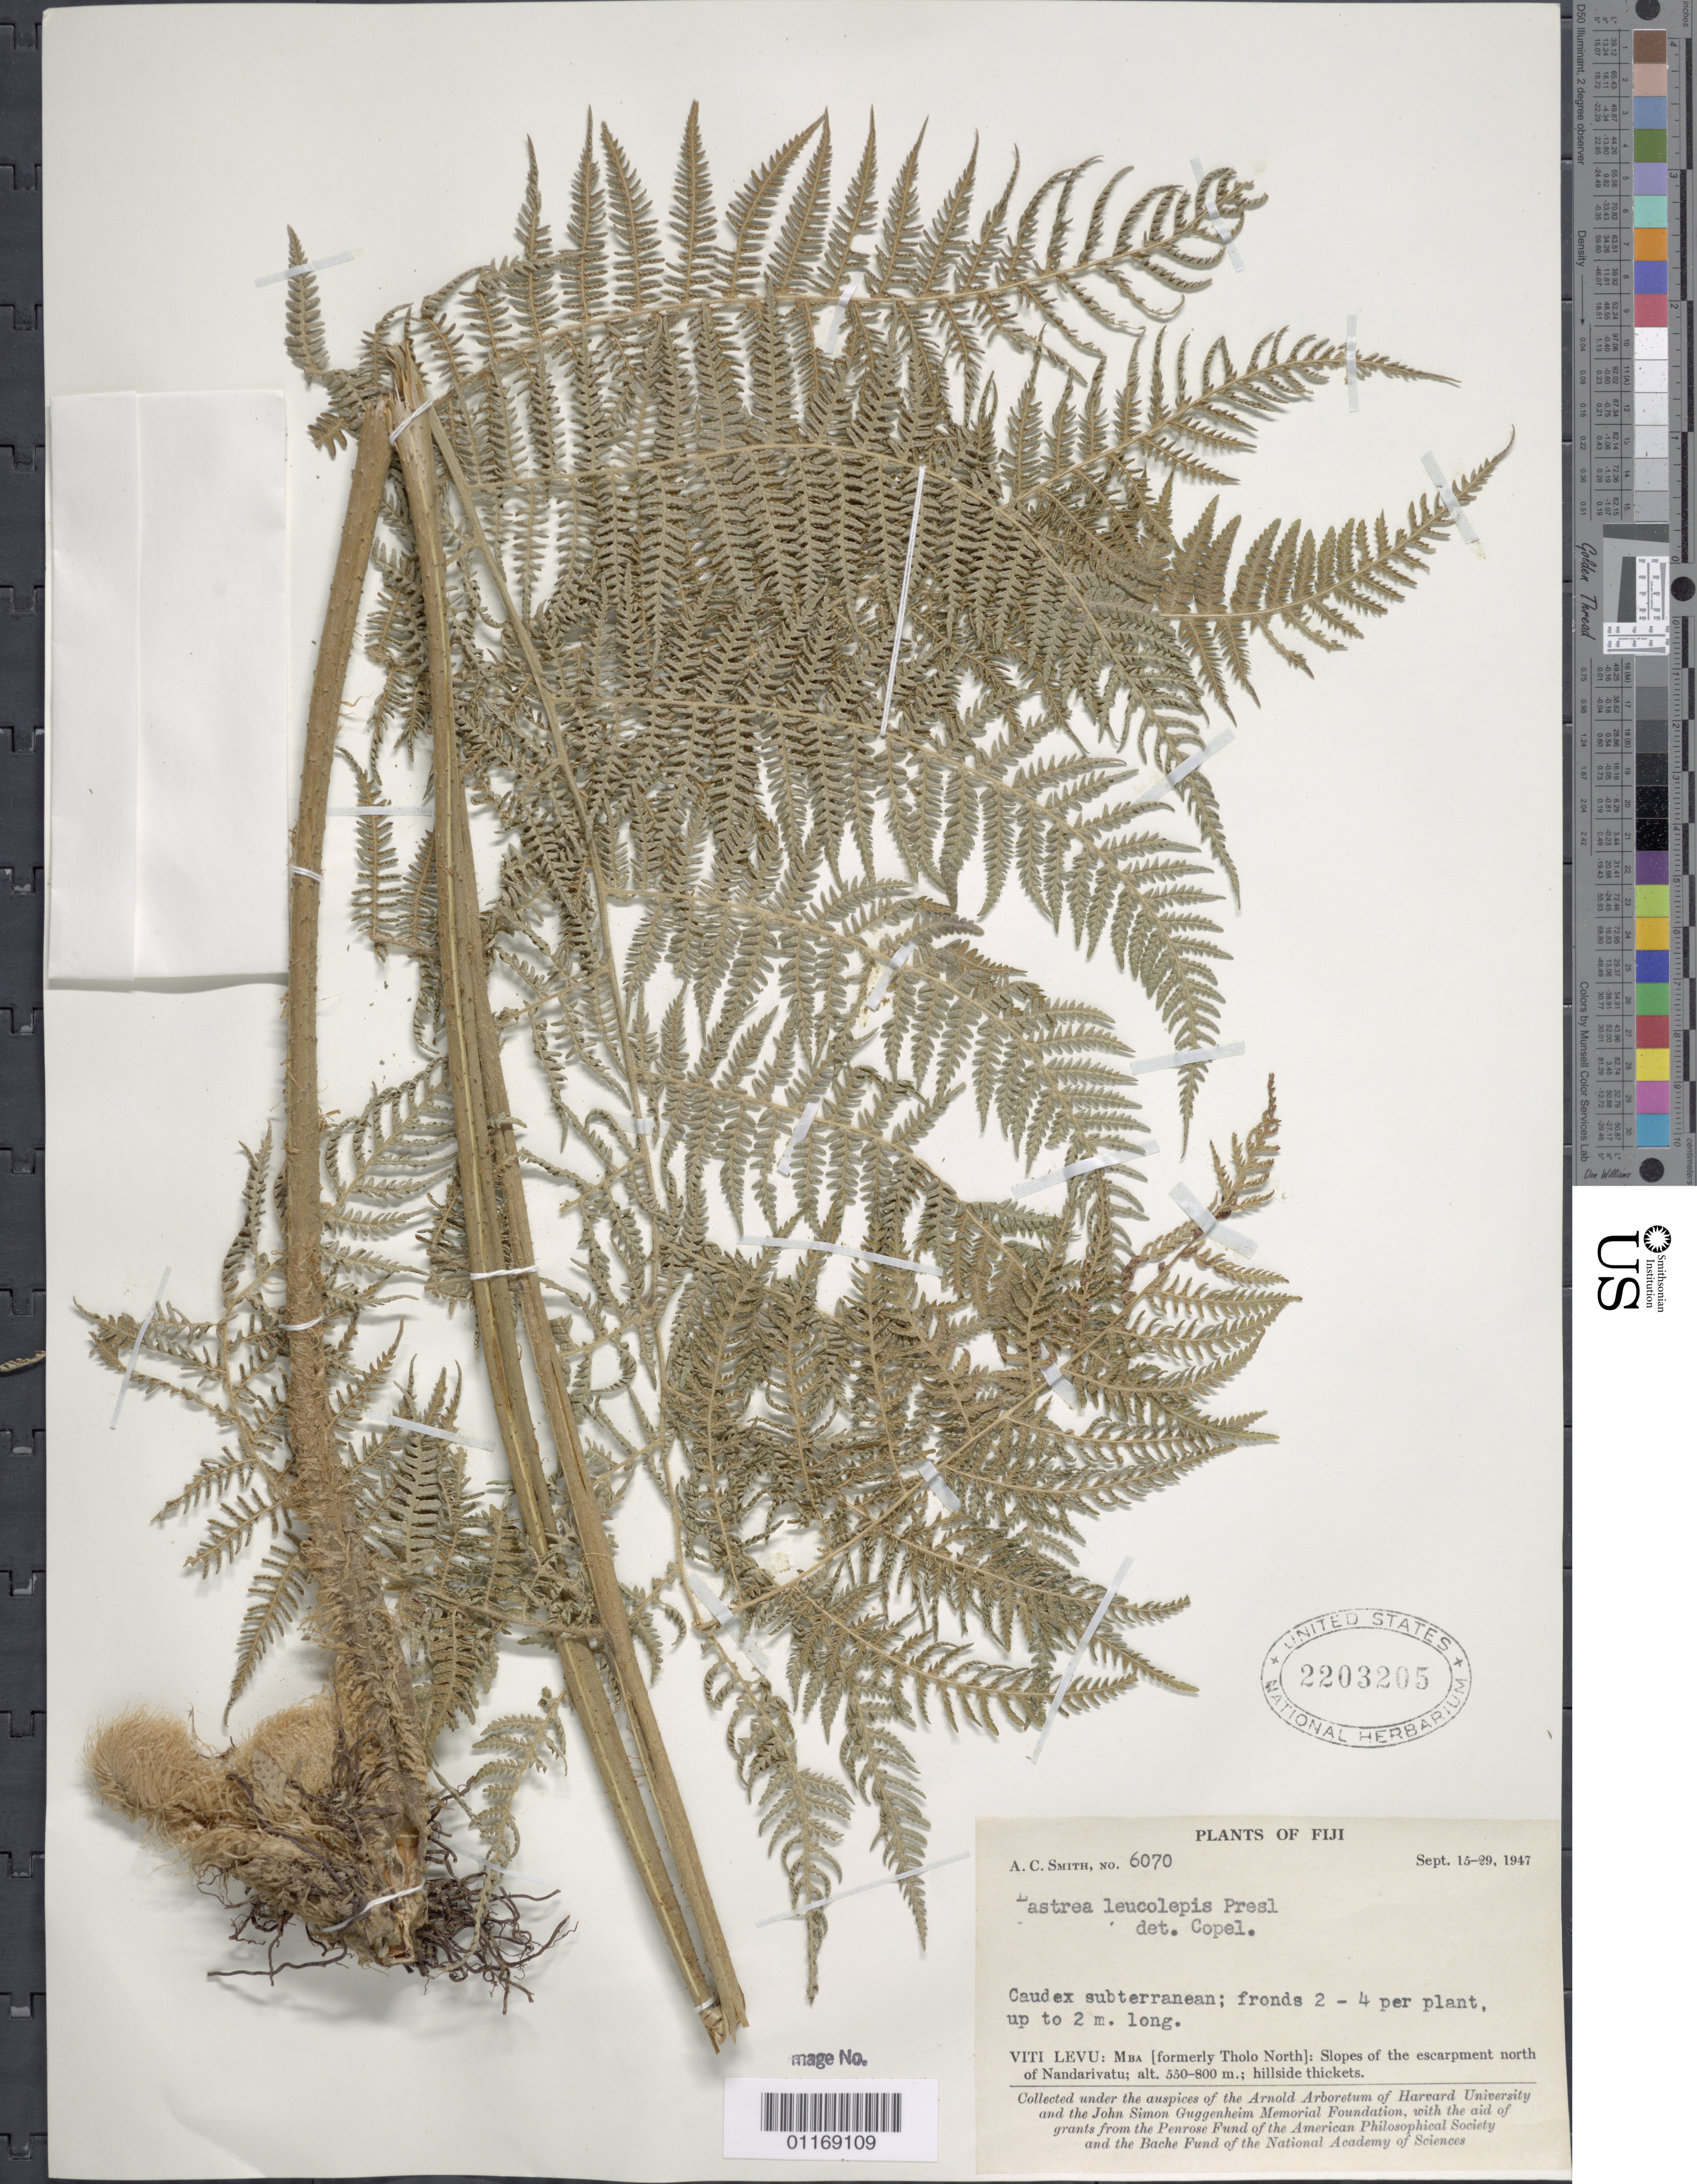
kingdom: Plantae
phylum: Tracheophyta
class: Polypodiopsida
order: Polypodiales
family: Thelypteridaceae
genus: Macrothelypteris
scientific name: Macrothelypteris polypodioides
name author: (Hook.) Holttum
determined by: Copeland, E. B.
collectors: A. C. Smith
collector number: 6070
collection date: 1947-09-15/1947-09-29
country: Fiji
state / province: Mba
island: Viti Levu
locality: Slopes of the escarpment north of Nandarivatu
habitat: Hillside thickets.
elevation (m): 550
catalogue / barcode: US 2203205